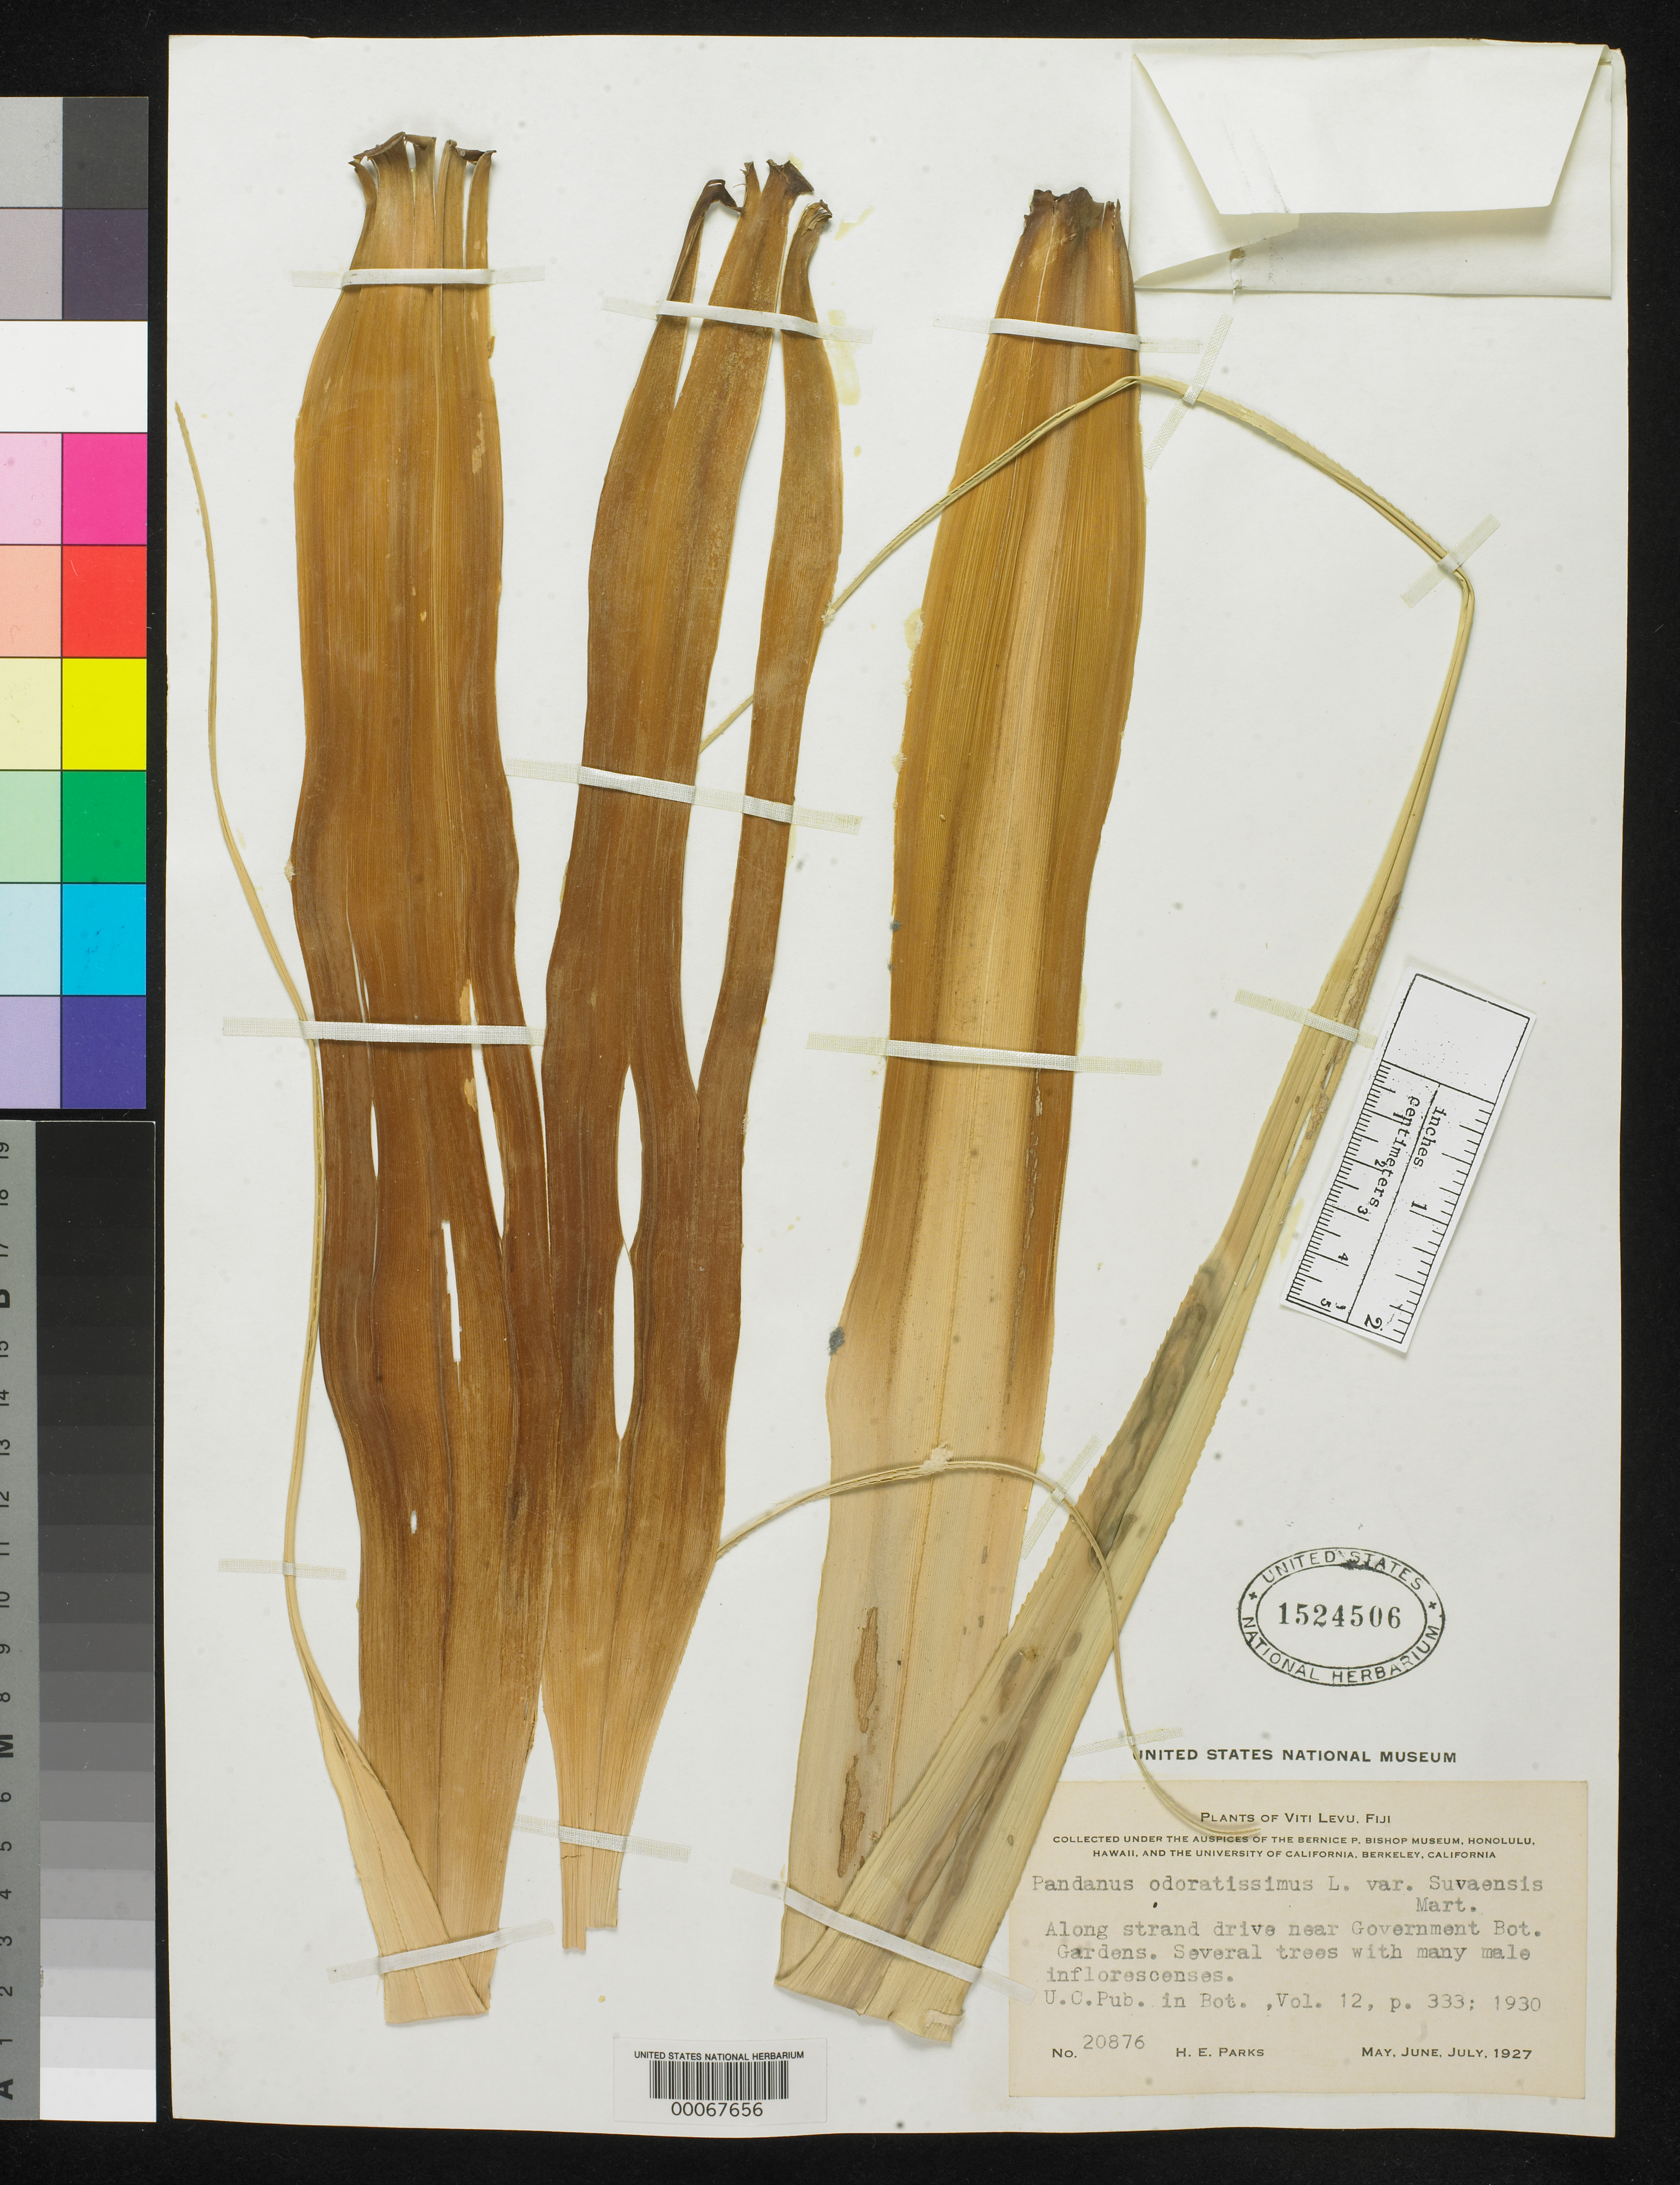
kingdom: Plantae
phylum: Tracheophyta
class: Liliopsida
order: Pandanales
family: Pandanaceae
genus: Pandanus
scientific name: Pandanus odoratissimus var. suvaensis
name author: Martelli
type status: Isosyntype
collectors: H. E. Parks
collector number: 20876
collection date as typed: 1927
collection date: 1927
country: Fiji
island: Viti Levu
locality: Suva along strand. [Viti Levu Group]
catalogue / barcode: US 1524506